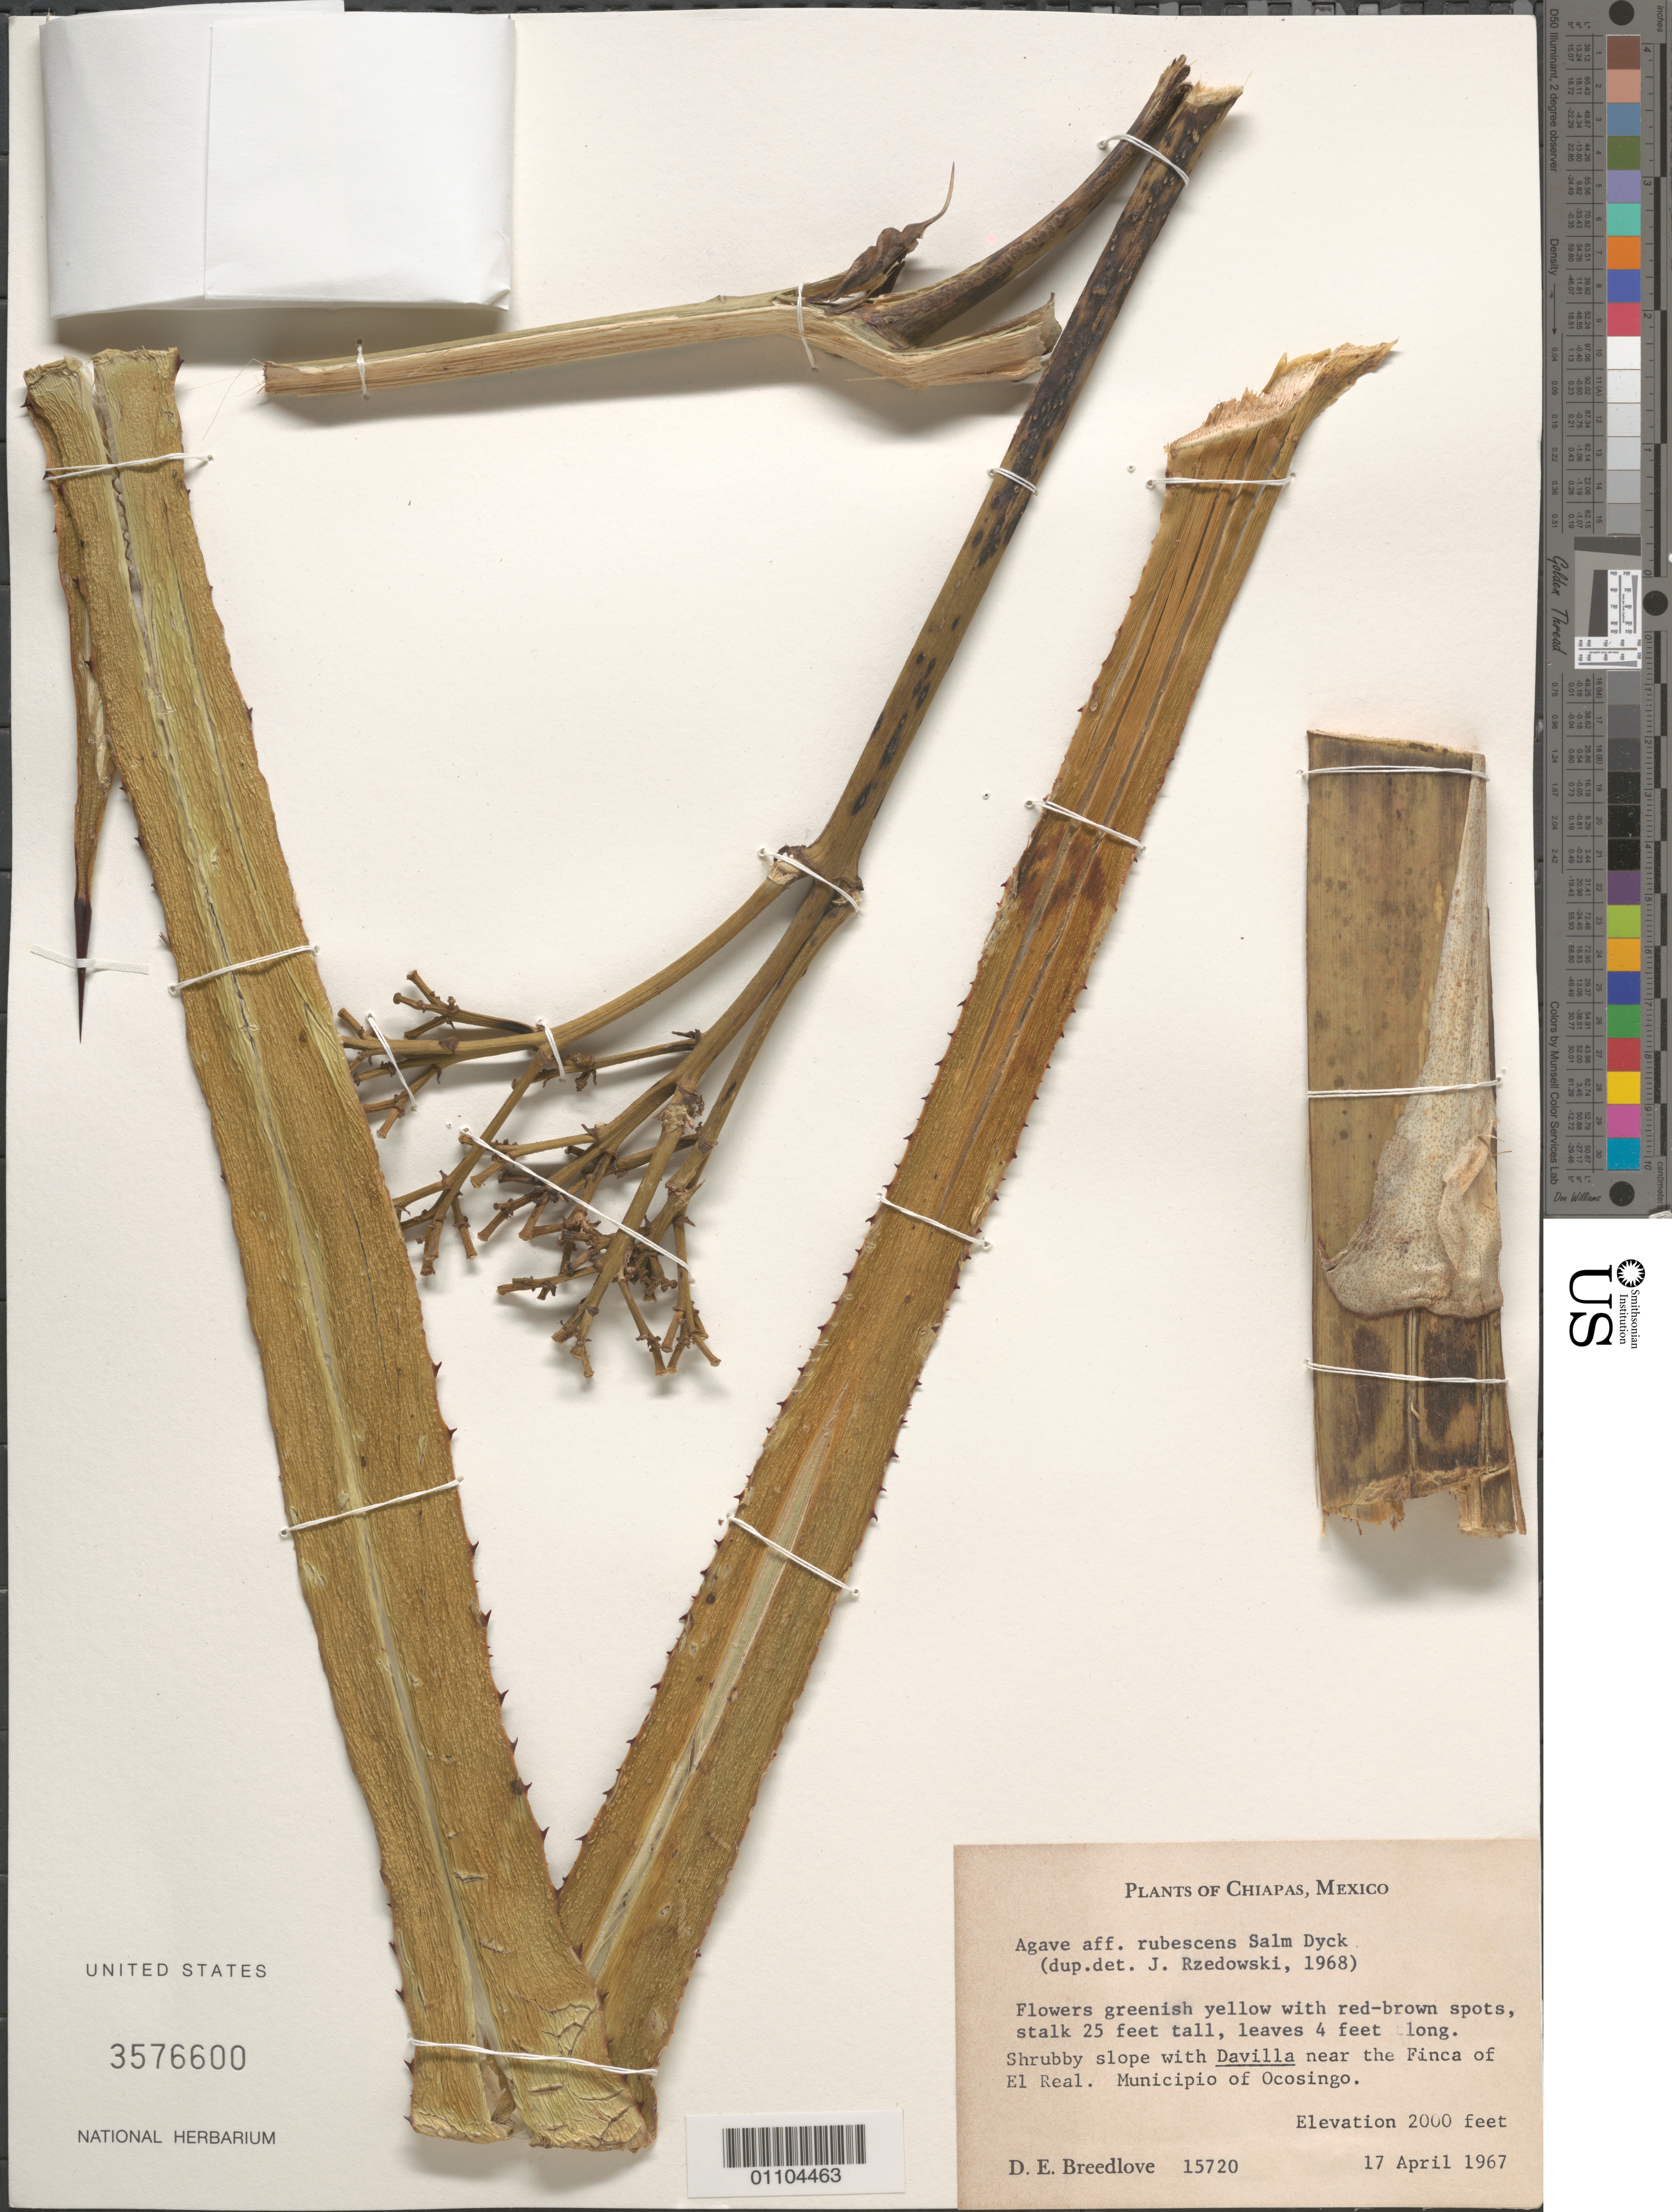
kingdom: Plantae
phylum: Tracheophyta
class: Liliopsida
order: Asparagales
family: Asparagaceae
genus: Agave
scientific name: Agave vivipara var. rubescens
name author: (Salm-Dyck) P.I. Forst.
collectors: D. E. Breedlove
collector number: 15720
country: Mexico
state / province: Chiapas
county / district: Ocosingo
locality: Finca of E; Real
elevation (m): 610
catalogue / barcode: US 3576600